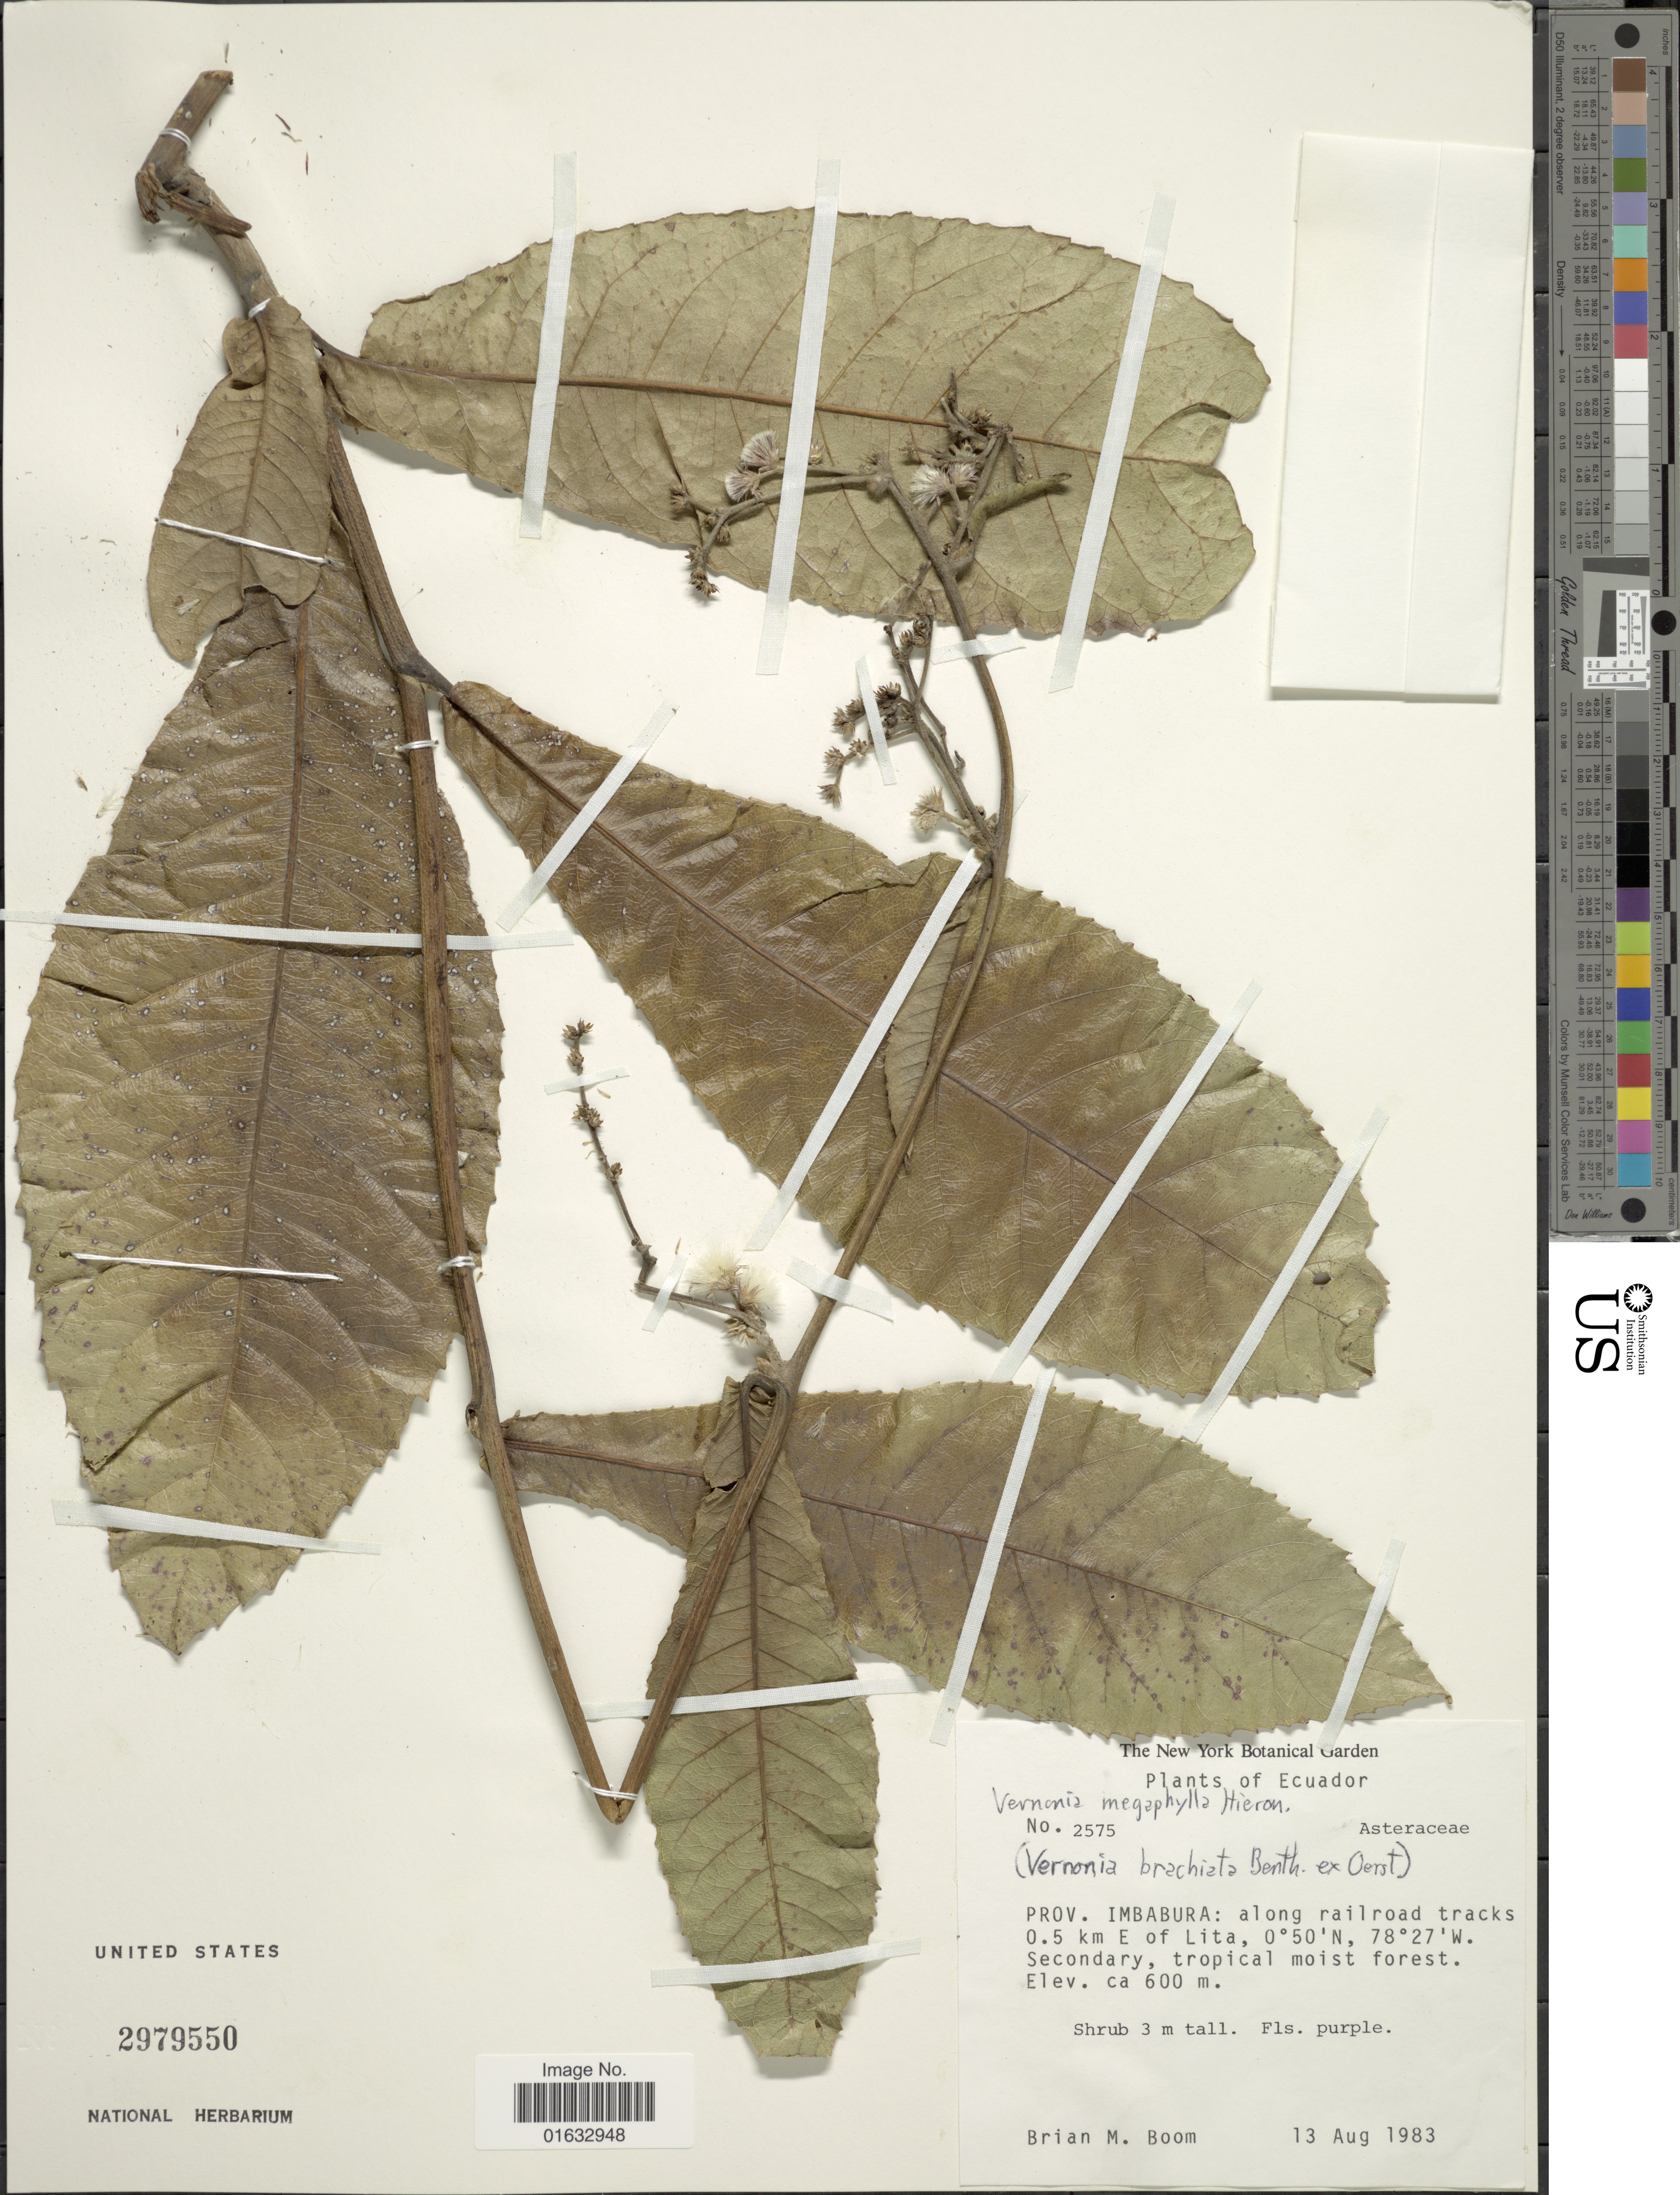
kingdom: Plantae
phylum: Tracheophyta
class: Magnoliopsida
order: Asterales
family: Asteraceae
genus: Eirmocephala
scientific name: Eirmocephala megaphylla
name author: (Hieron.) H. Rob.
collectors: B. M. Boom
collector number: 2575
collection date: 1983-08-13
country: Ecuador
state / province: Imbabura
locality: Along railroad tracks 0.5 km E of Lita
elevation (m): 600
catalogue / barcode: US 2979550